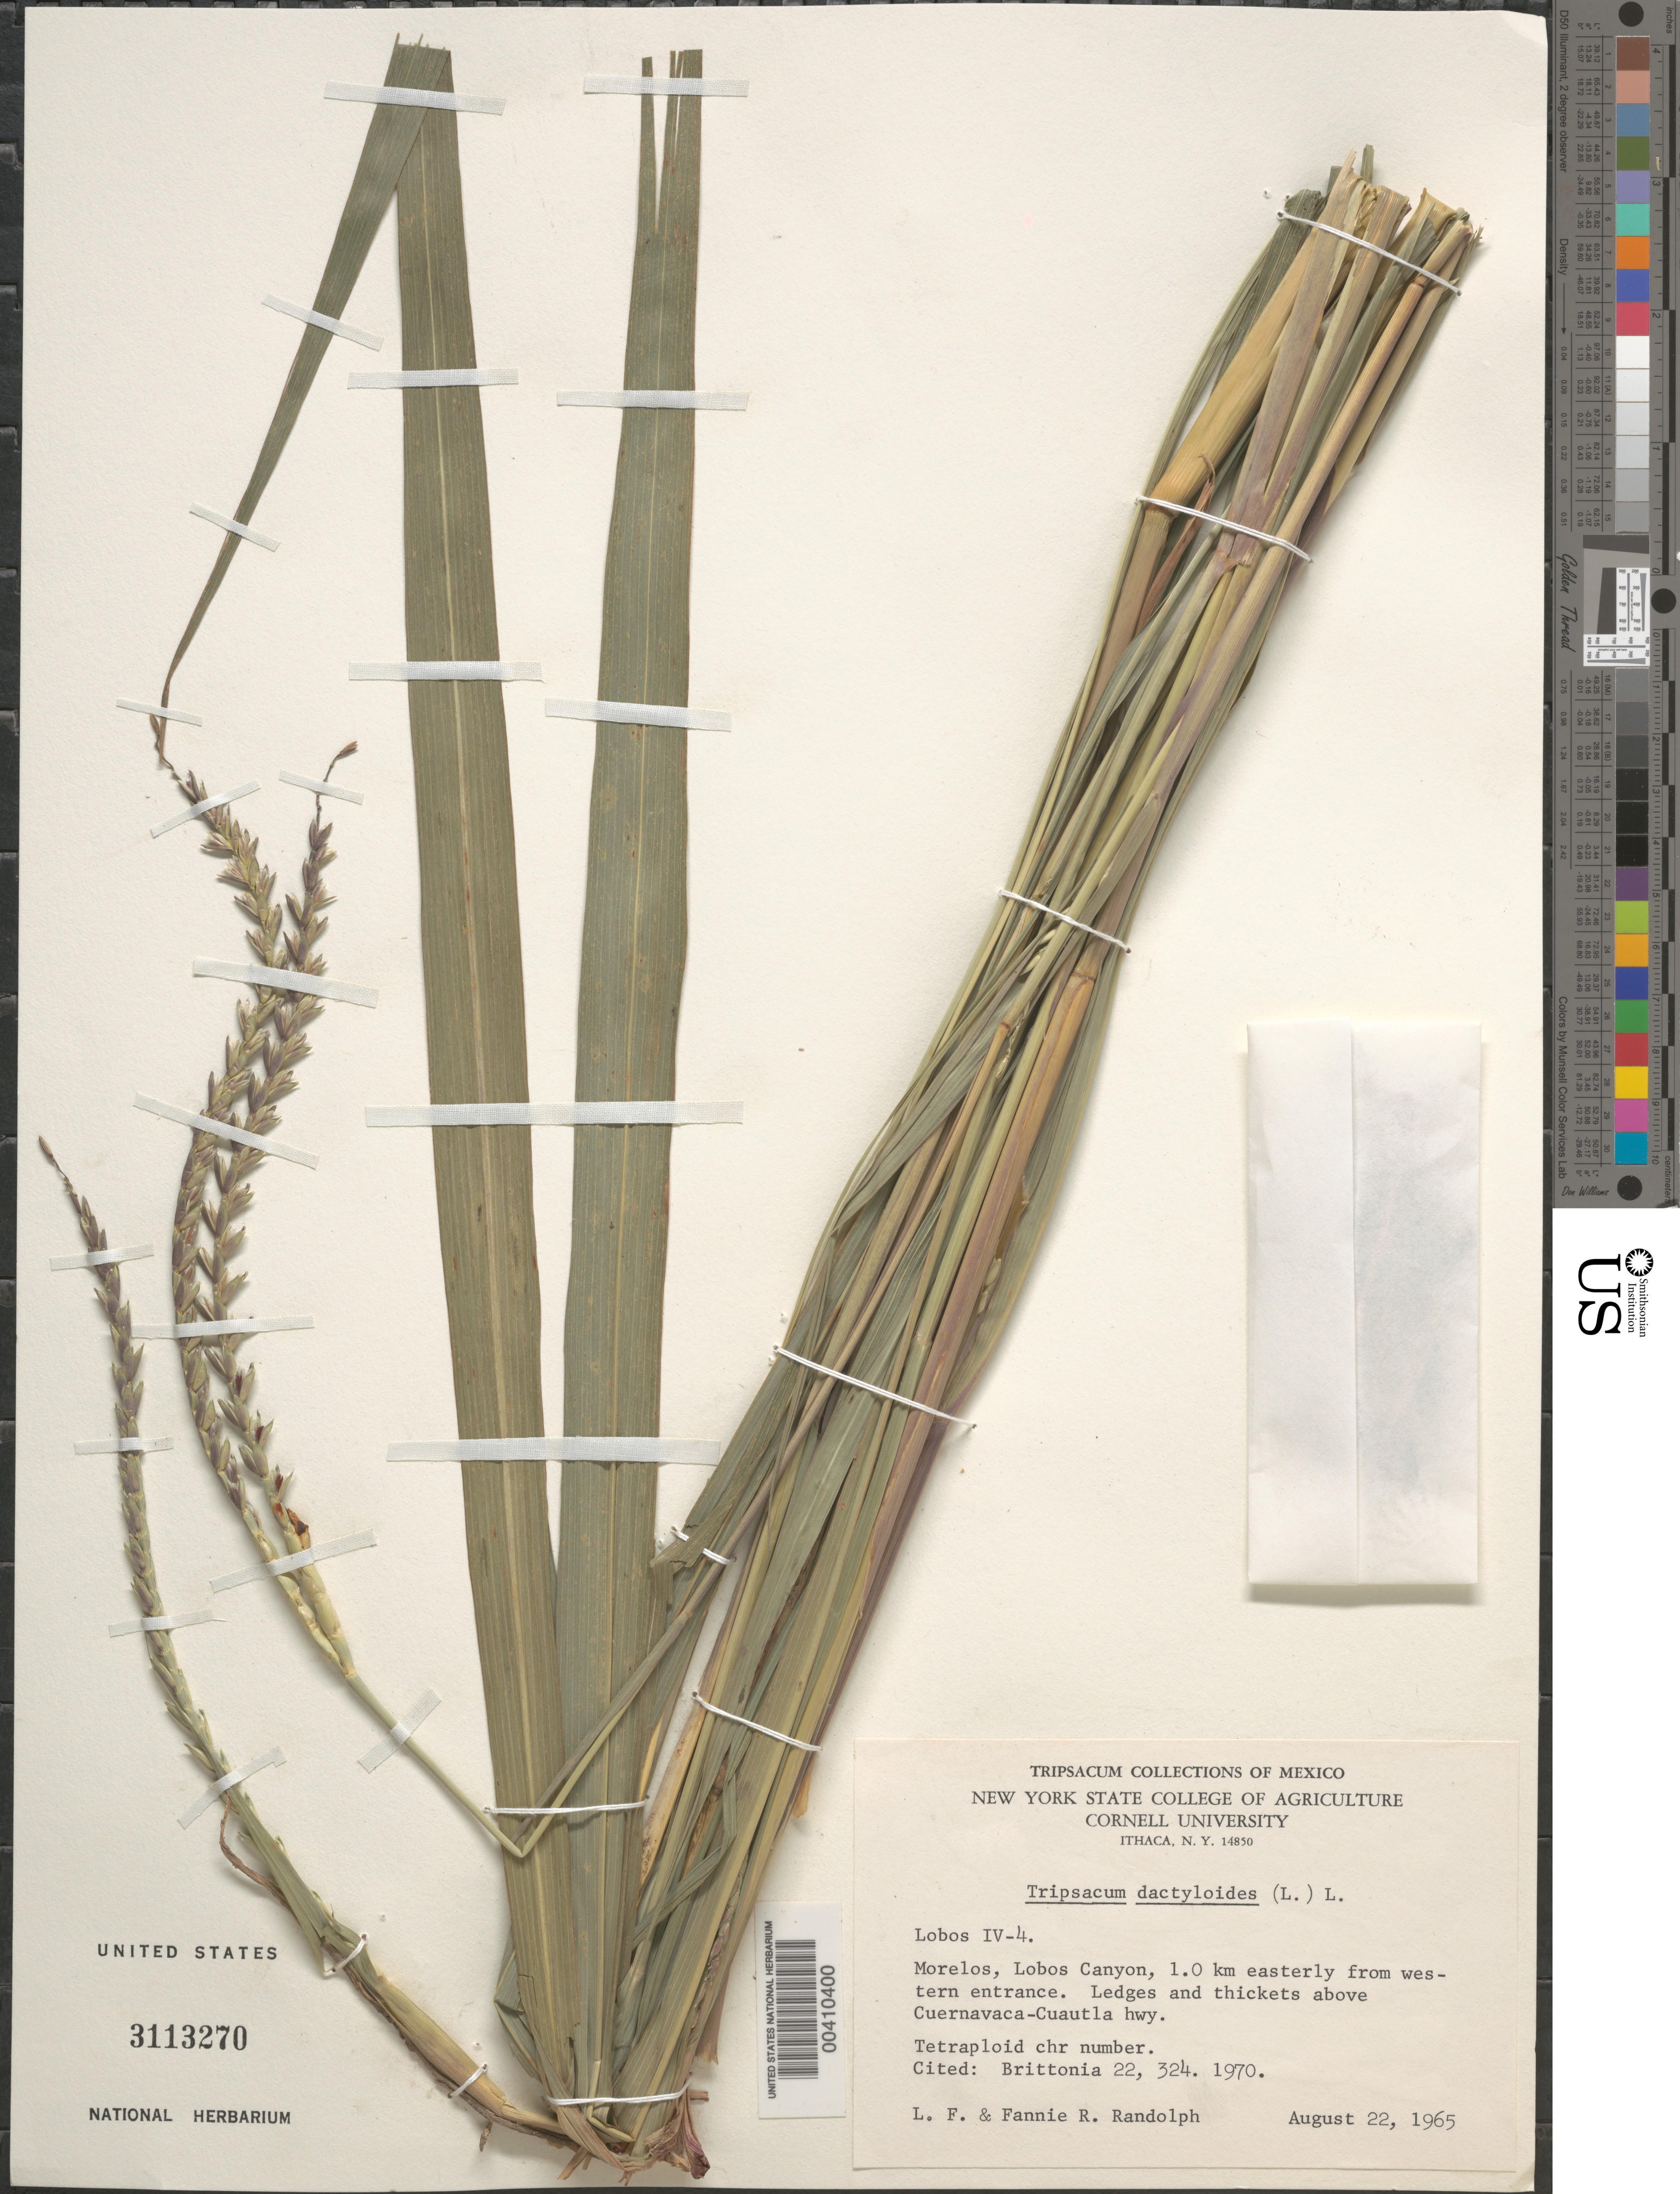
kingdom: Plantae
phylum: Tracheophyta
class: Liliopsida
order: Poales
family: Poaceae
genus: Tripsacum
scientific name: Tripsacum dactyloides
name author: (L.) L.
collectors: L. F. Randolph & F. Randolph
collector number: IV-4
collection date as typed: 22 Aug 1965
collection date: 1965-08-22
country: Mexico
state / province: Morelos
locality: Lobos, Lobos Canyon, 1 km E from W entrance, Cuernavaca-Cuautla Hwy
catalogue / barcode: US 3113270